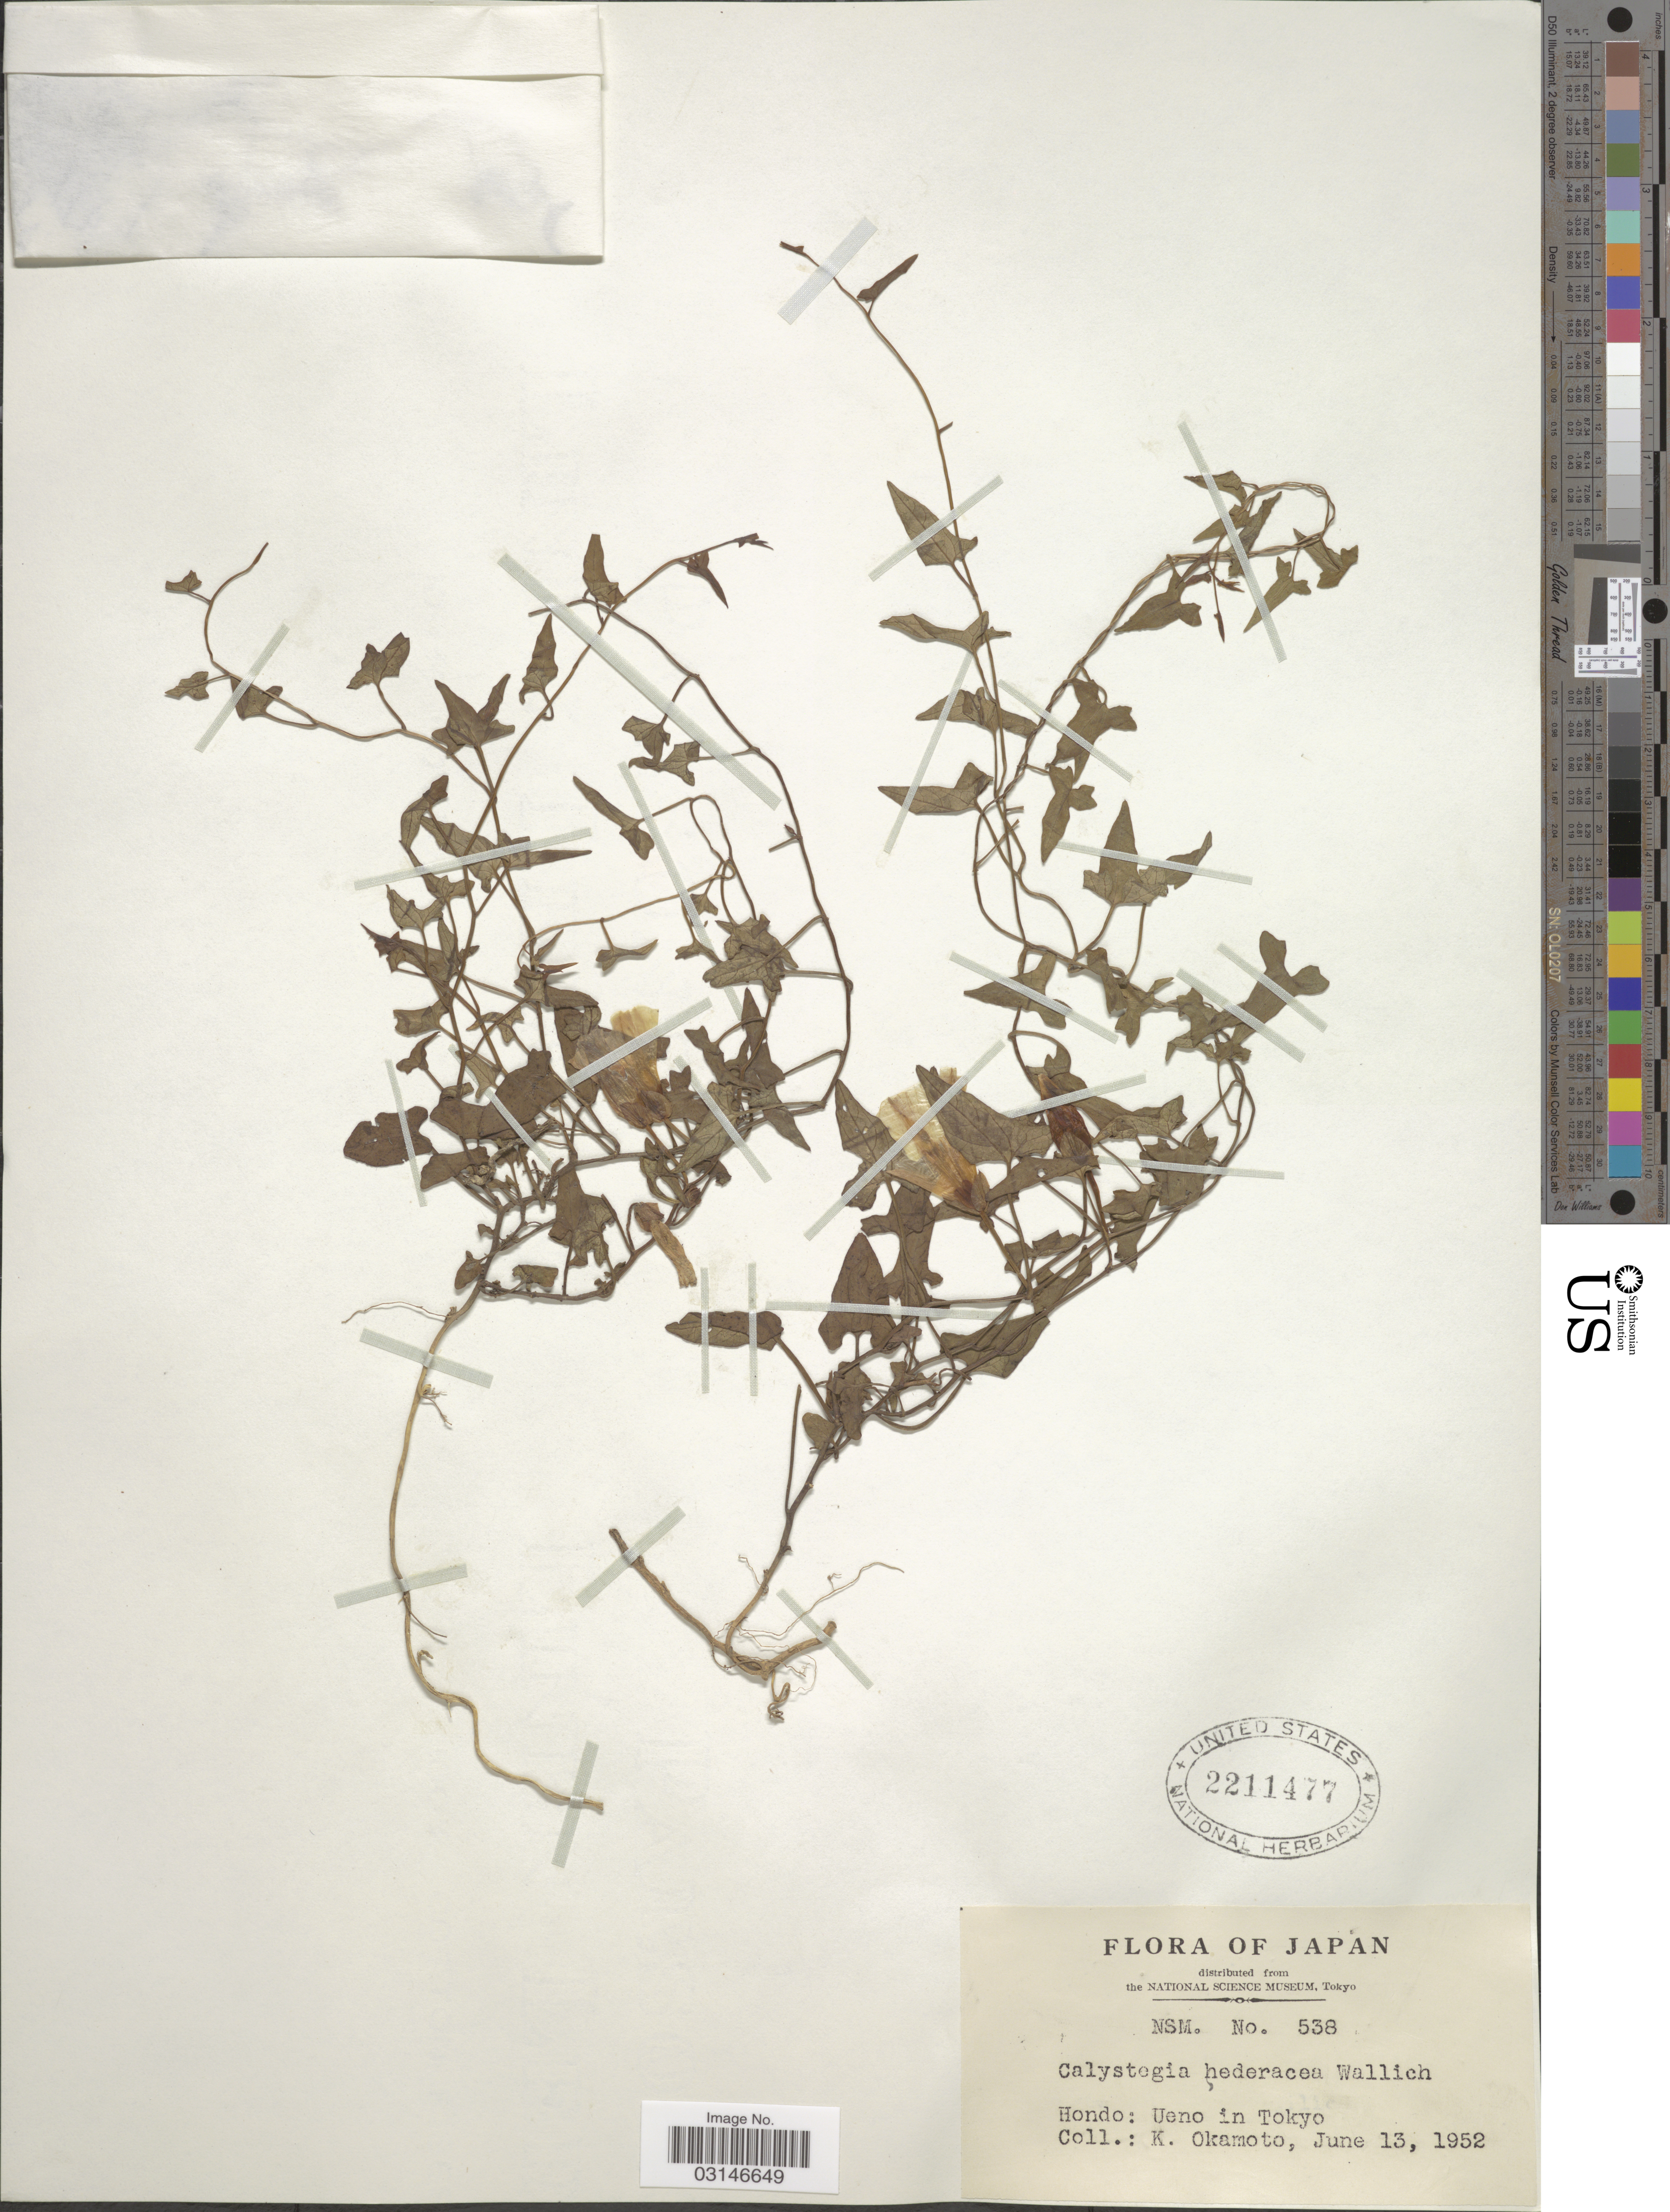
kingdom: Plantae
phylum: Tracheophyta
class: Magnoliopsida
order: Solanales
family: Convolvulaceae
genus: Calystegia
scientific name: Calystegia hederacea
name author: Thunb.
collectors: K. Okamoto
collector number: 538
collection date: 1952-06-13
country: Japan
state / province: Tokyo, Federal City of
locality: Hondo: Ueno in Tokyo.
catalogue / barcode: US 2211477